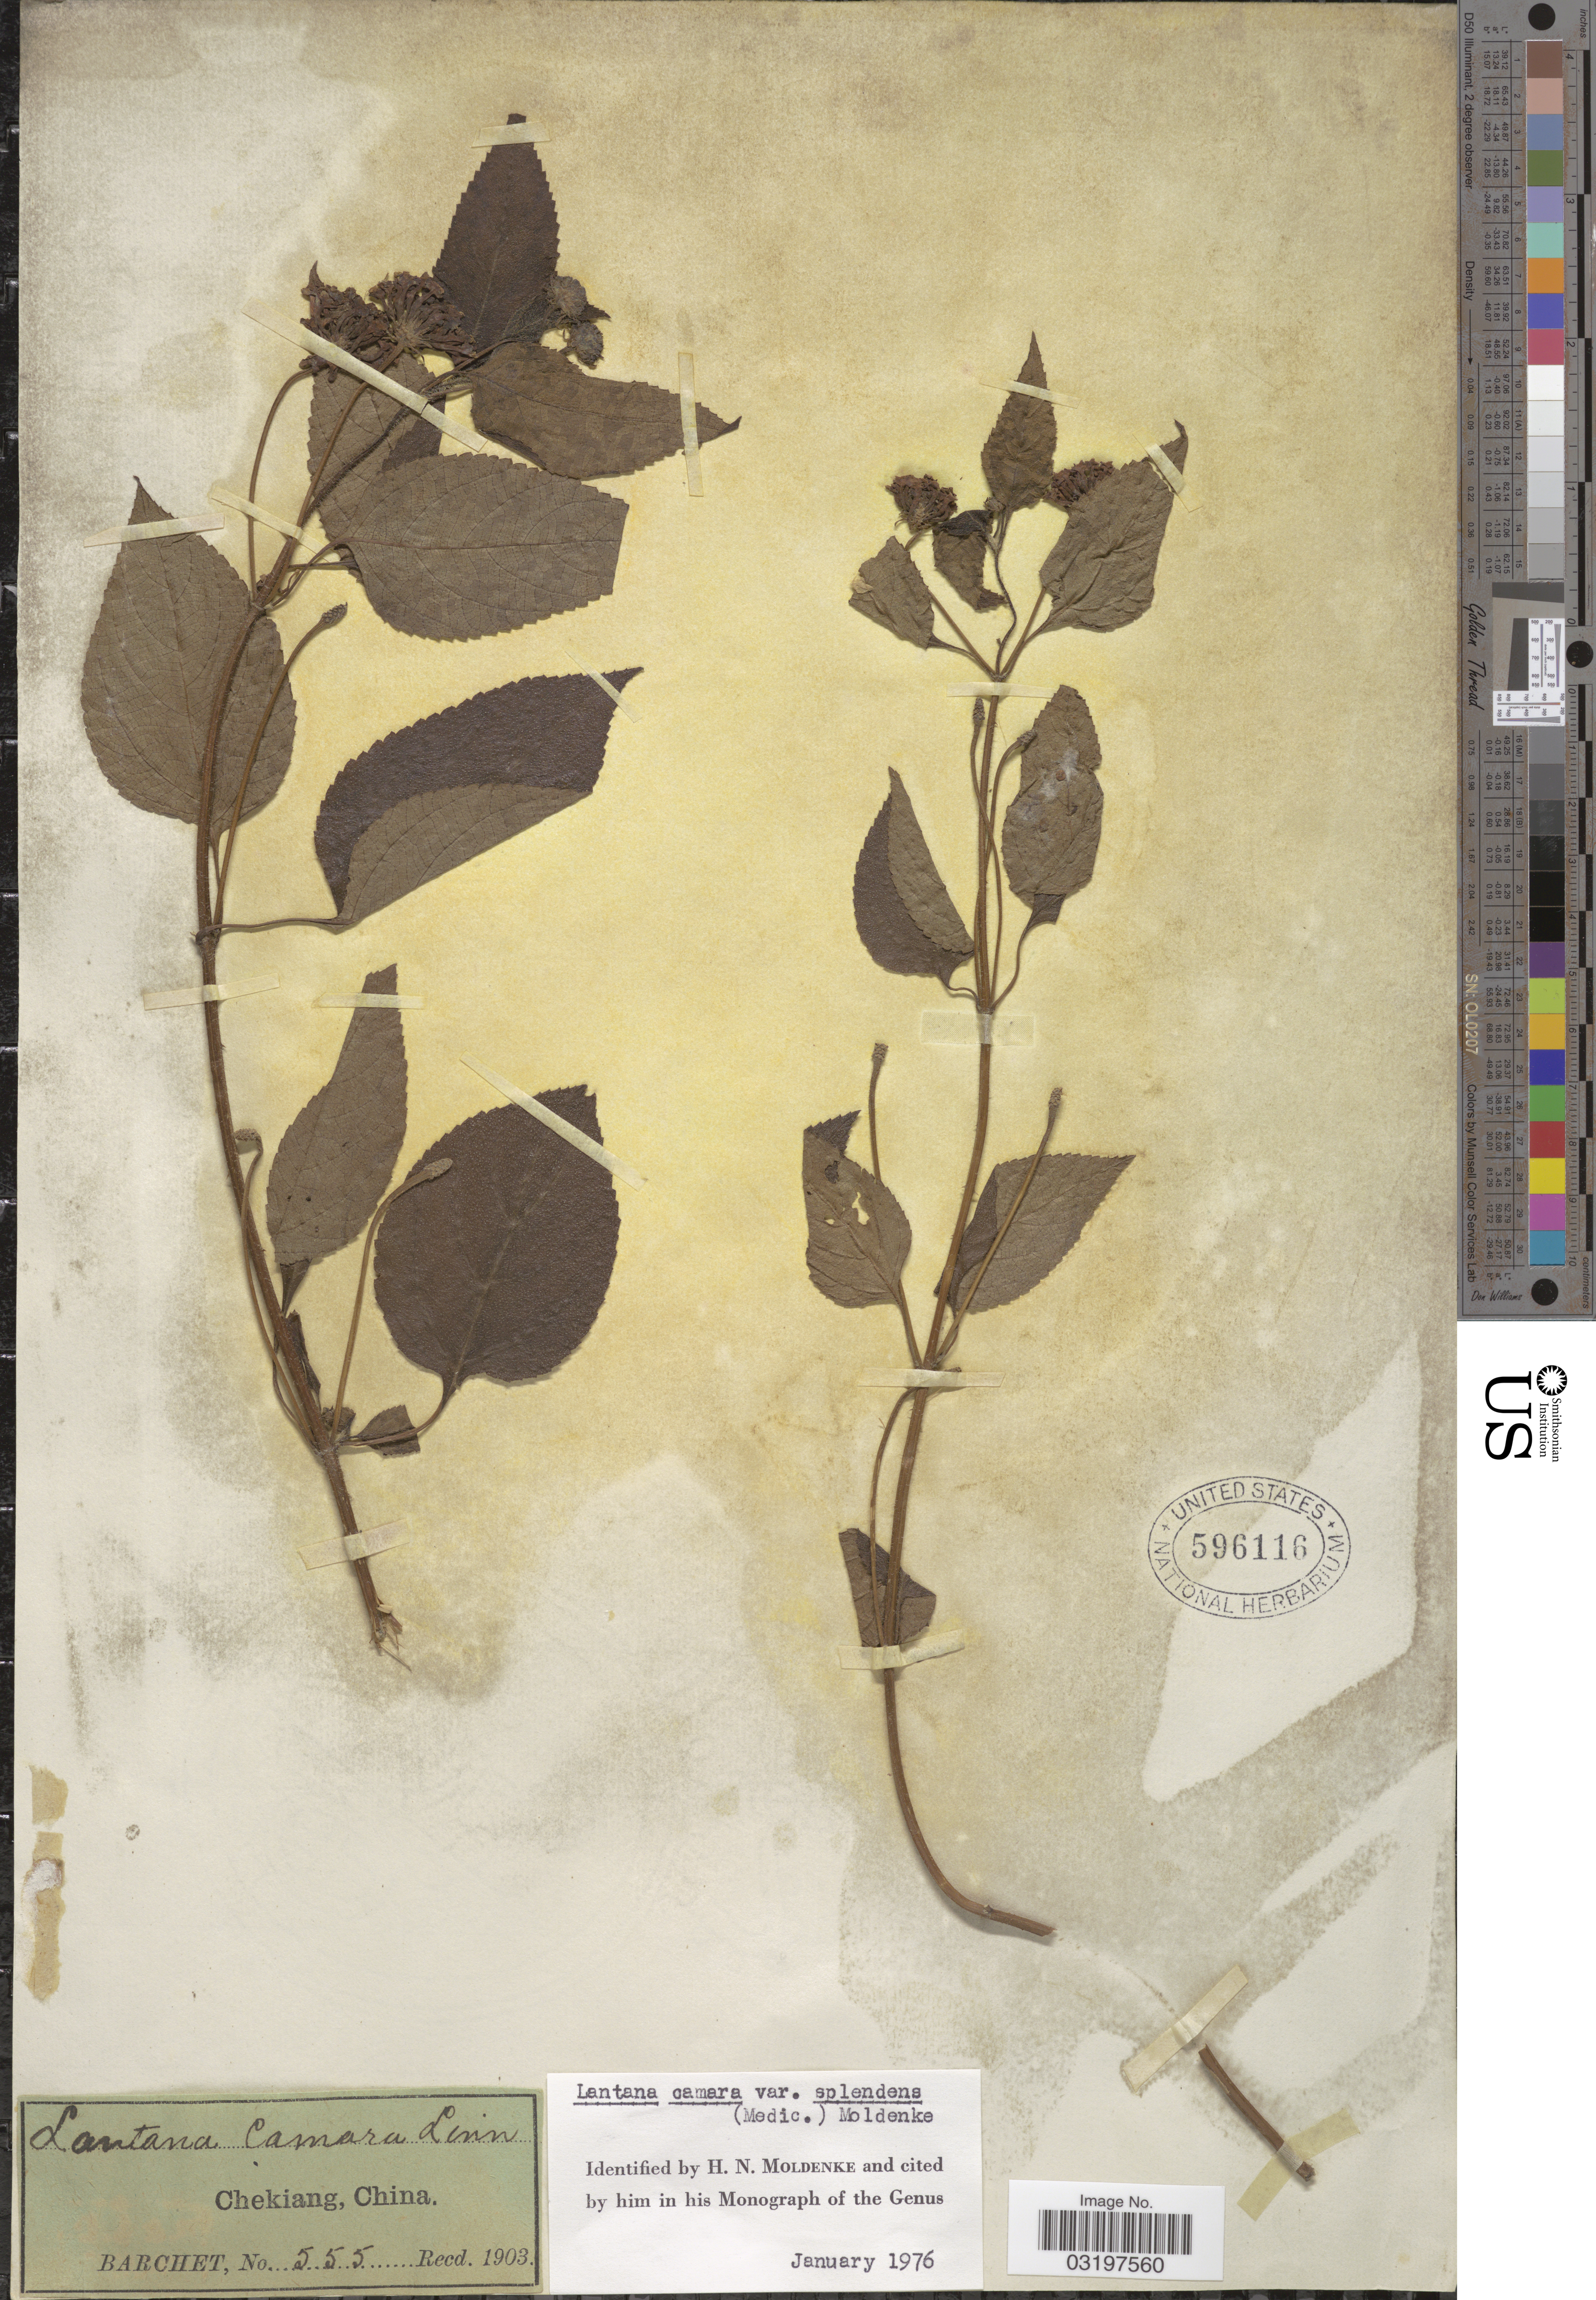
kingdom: Plantae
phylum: Tracheophyta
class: Magnoliopsida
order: Lamiales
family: Verbenaceae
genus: Lantana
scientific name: Lantana camara var. splendens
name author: Moldenke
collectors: Barchet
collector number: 555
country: China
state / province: Zhejiang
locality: Chekiang.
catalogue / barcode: US 596116